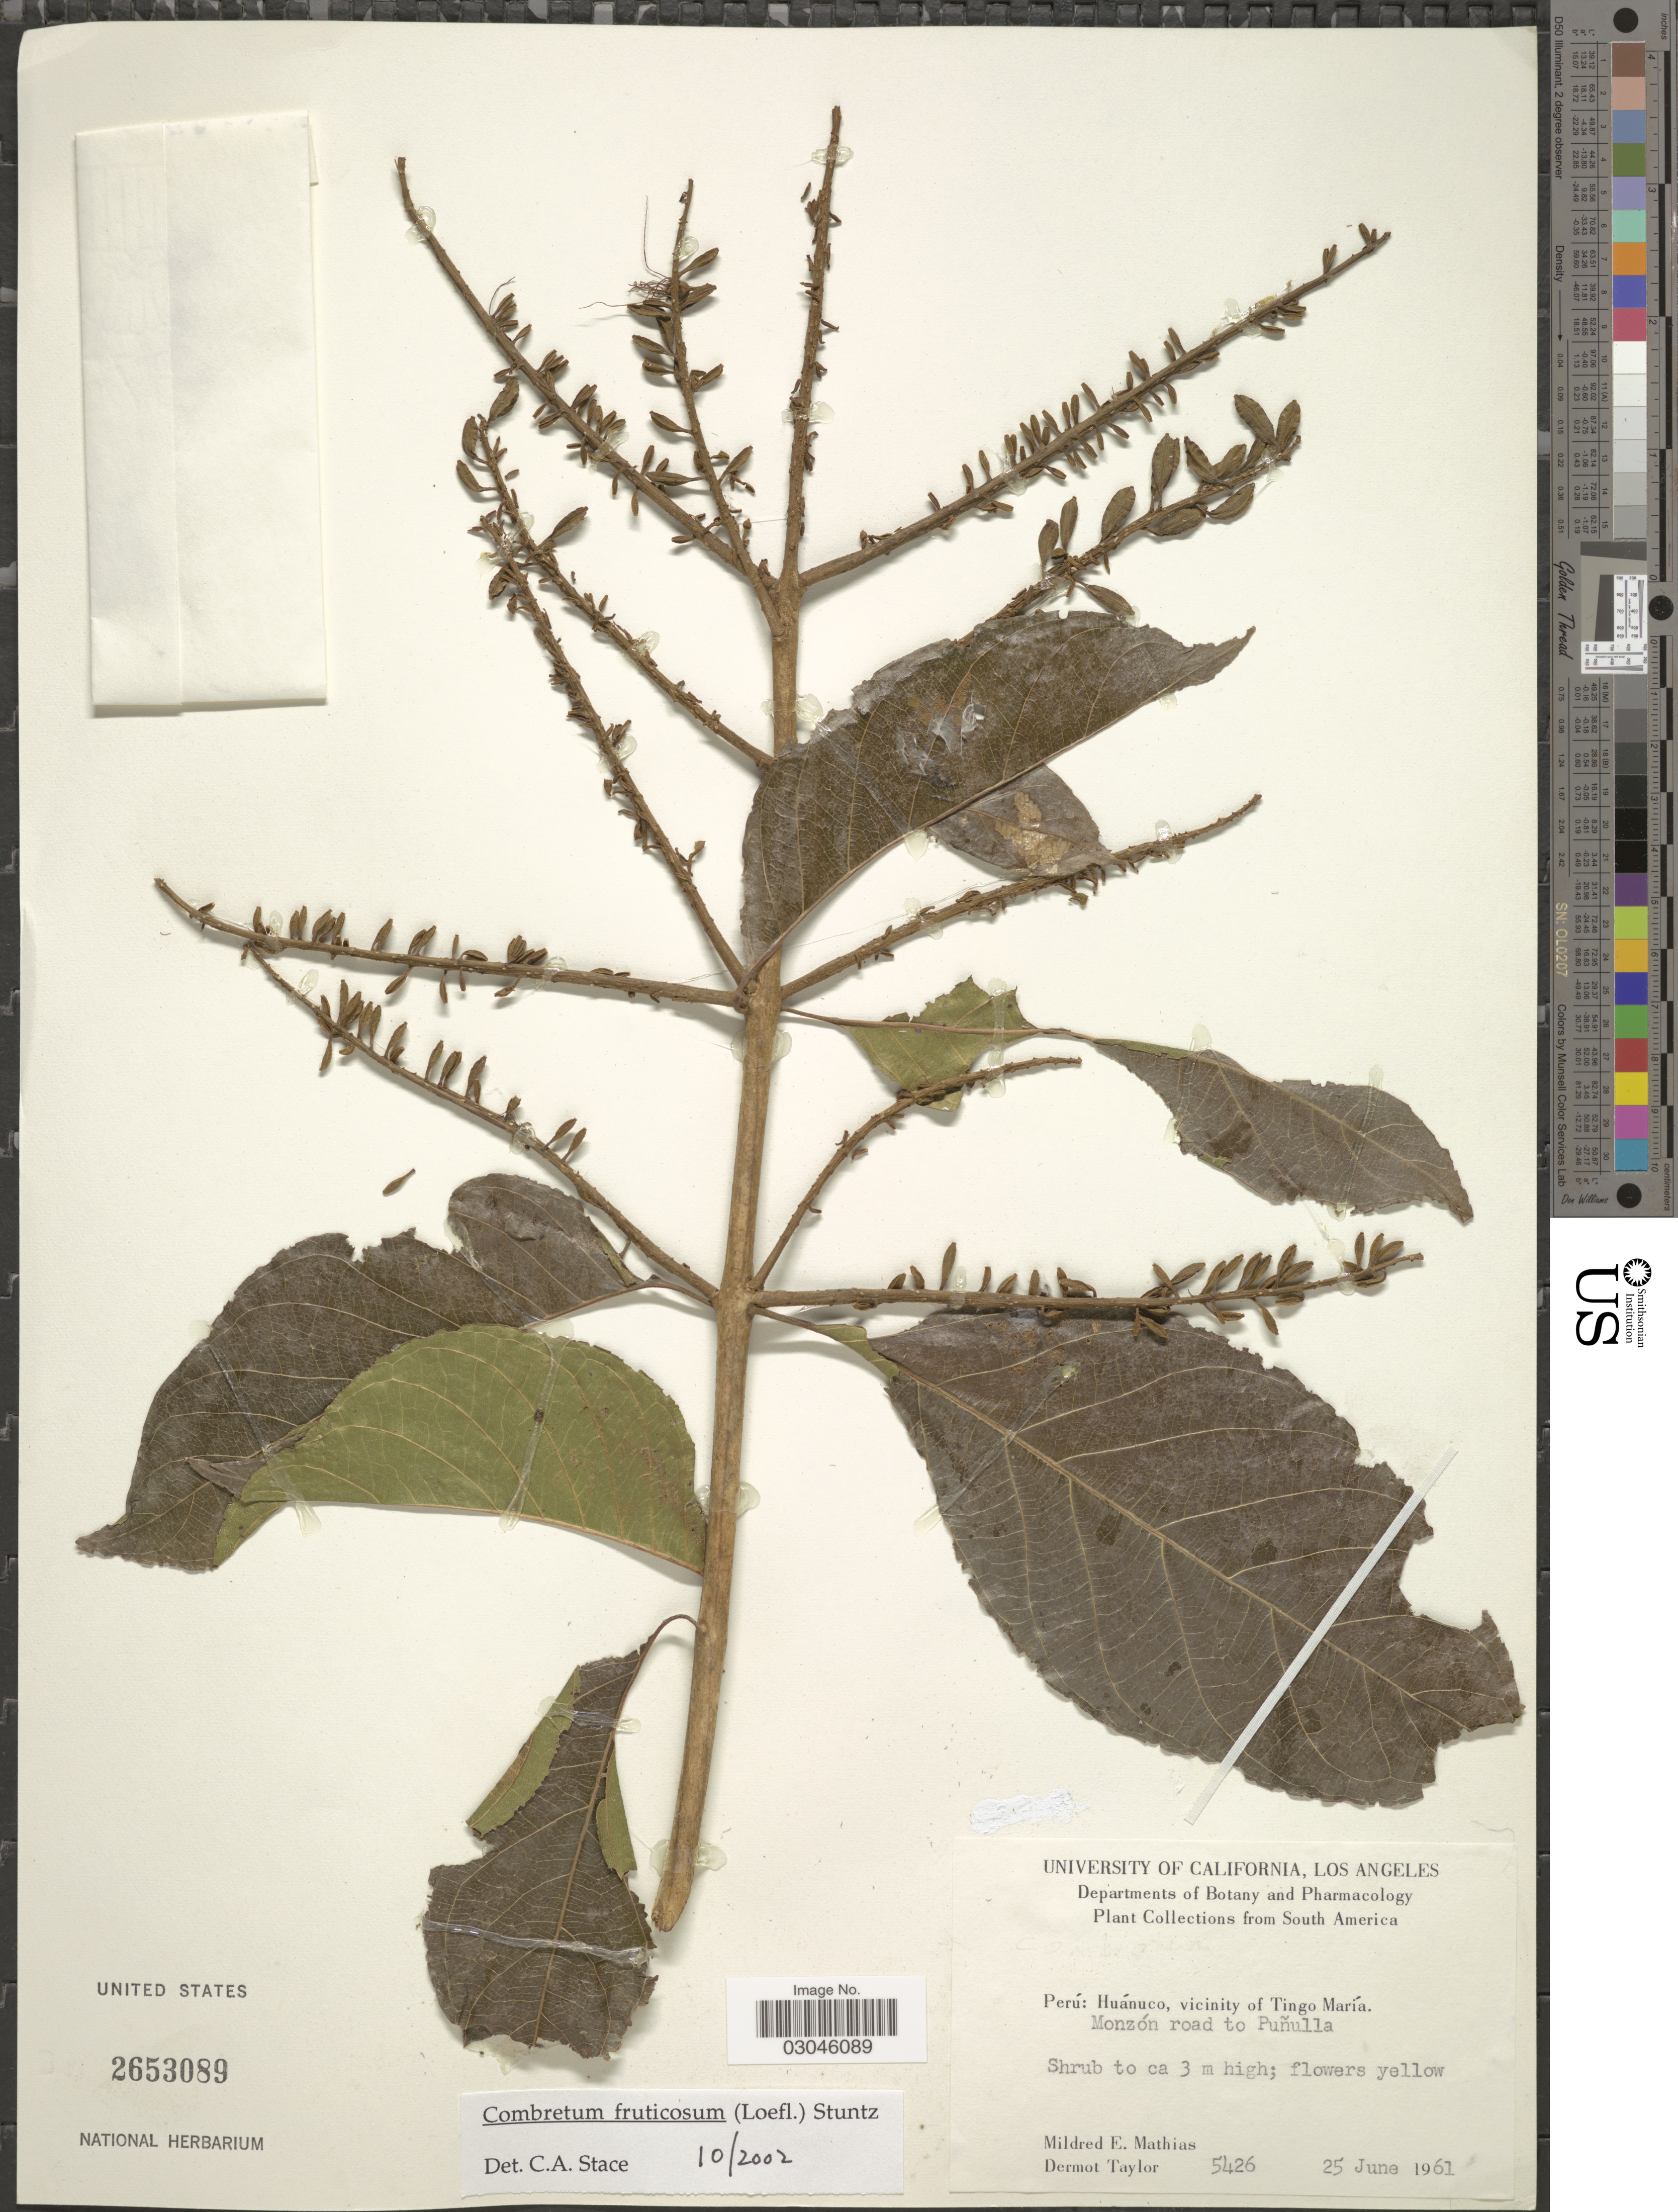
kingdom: Plantae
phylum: Tracheophyta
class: Magnoliopsida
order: Myrtales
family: Combretaceae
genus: Combretum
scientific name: Combretum fruticosum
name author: (Loefl.) Stuntz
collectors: M. E. Mathias & D. Taylor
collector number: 5426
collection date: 1961-06-25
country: Peru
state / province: Huánuco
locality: Vicinity of Tingo María. Monzón road to Puñulla.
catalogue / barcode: US 2653089